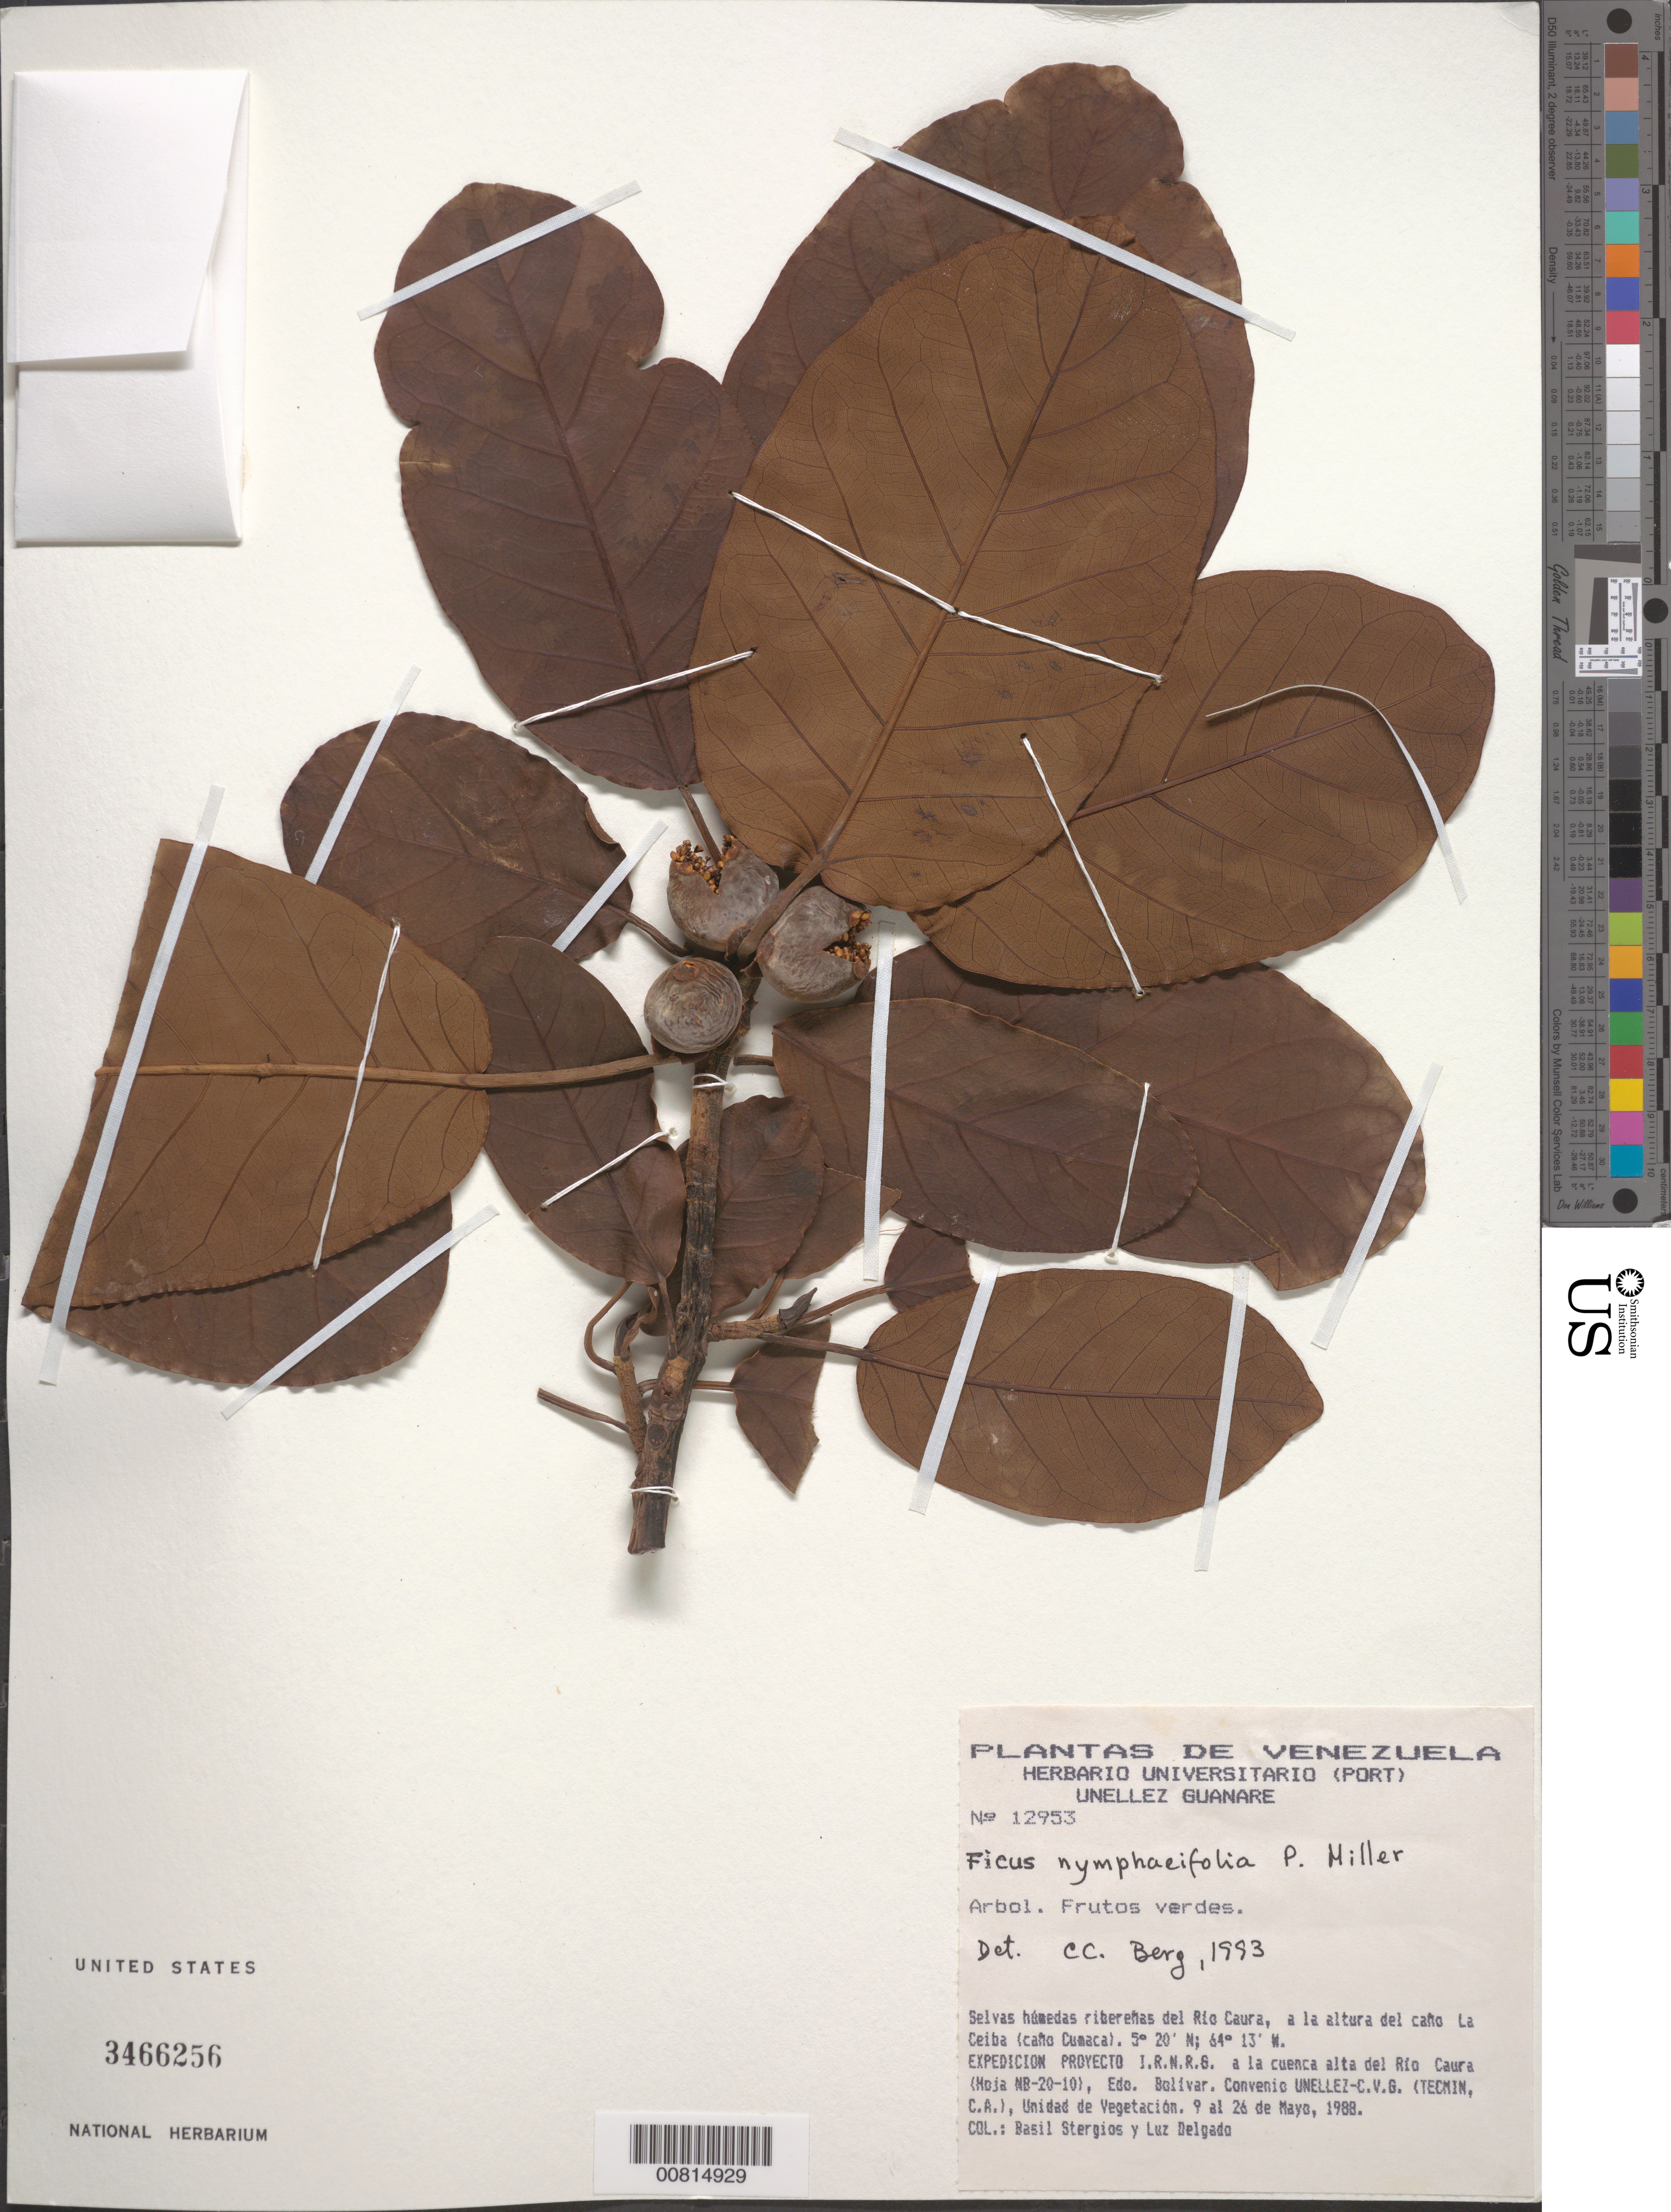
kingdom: Plantae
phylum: Tracheophyta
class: Magnoliopsida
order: Rosales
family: Moraceae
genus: Ficus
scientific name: Ficus nymphaeifolia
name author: Mill.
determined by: Berg, C. C.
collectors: B. G. Stergios & L. Delgado V.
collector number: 12953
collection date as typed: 9-May-88 to 26-May-88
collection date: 1988-05-09/1988-05-26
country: Venezuela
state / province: Bolívar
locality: Río Caura, Caño La Ceiba (Caño Cumaca)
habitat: Selvas húmedas ribereñas del río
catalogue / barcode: US 3466256